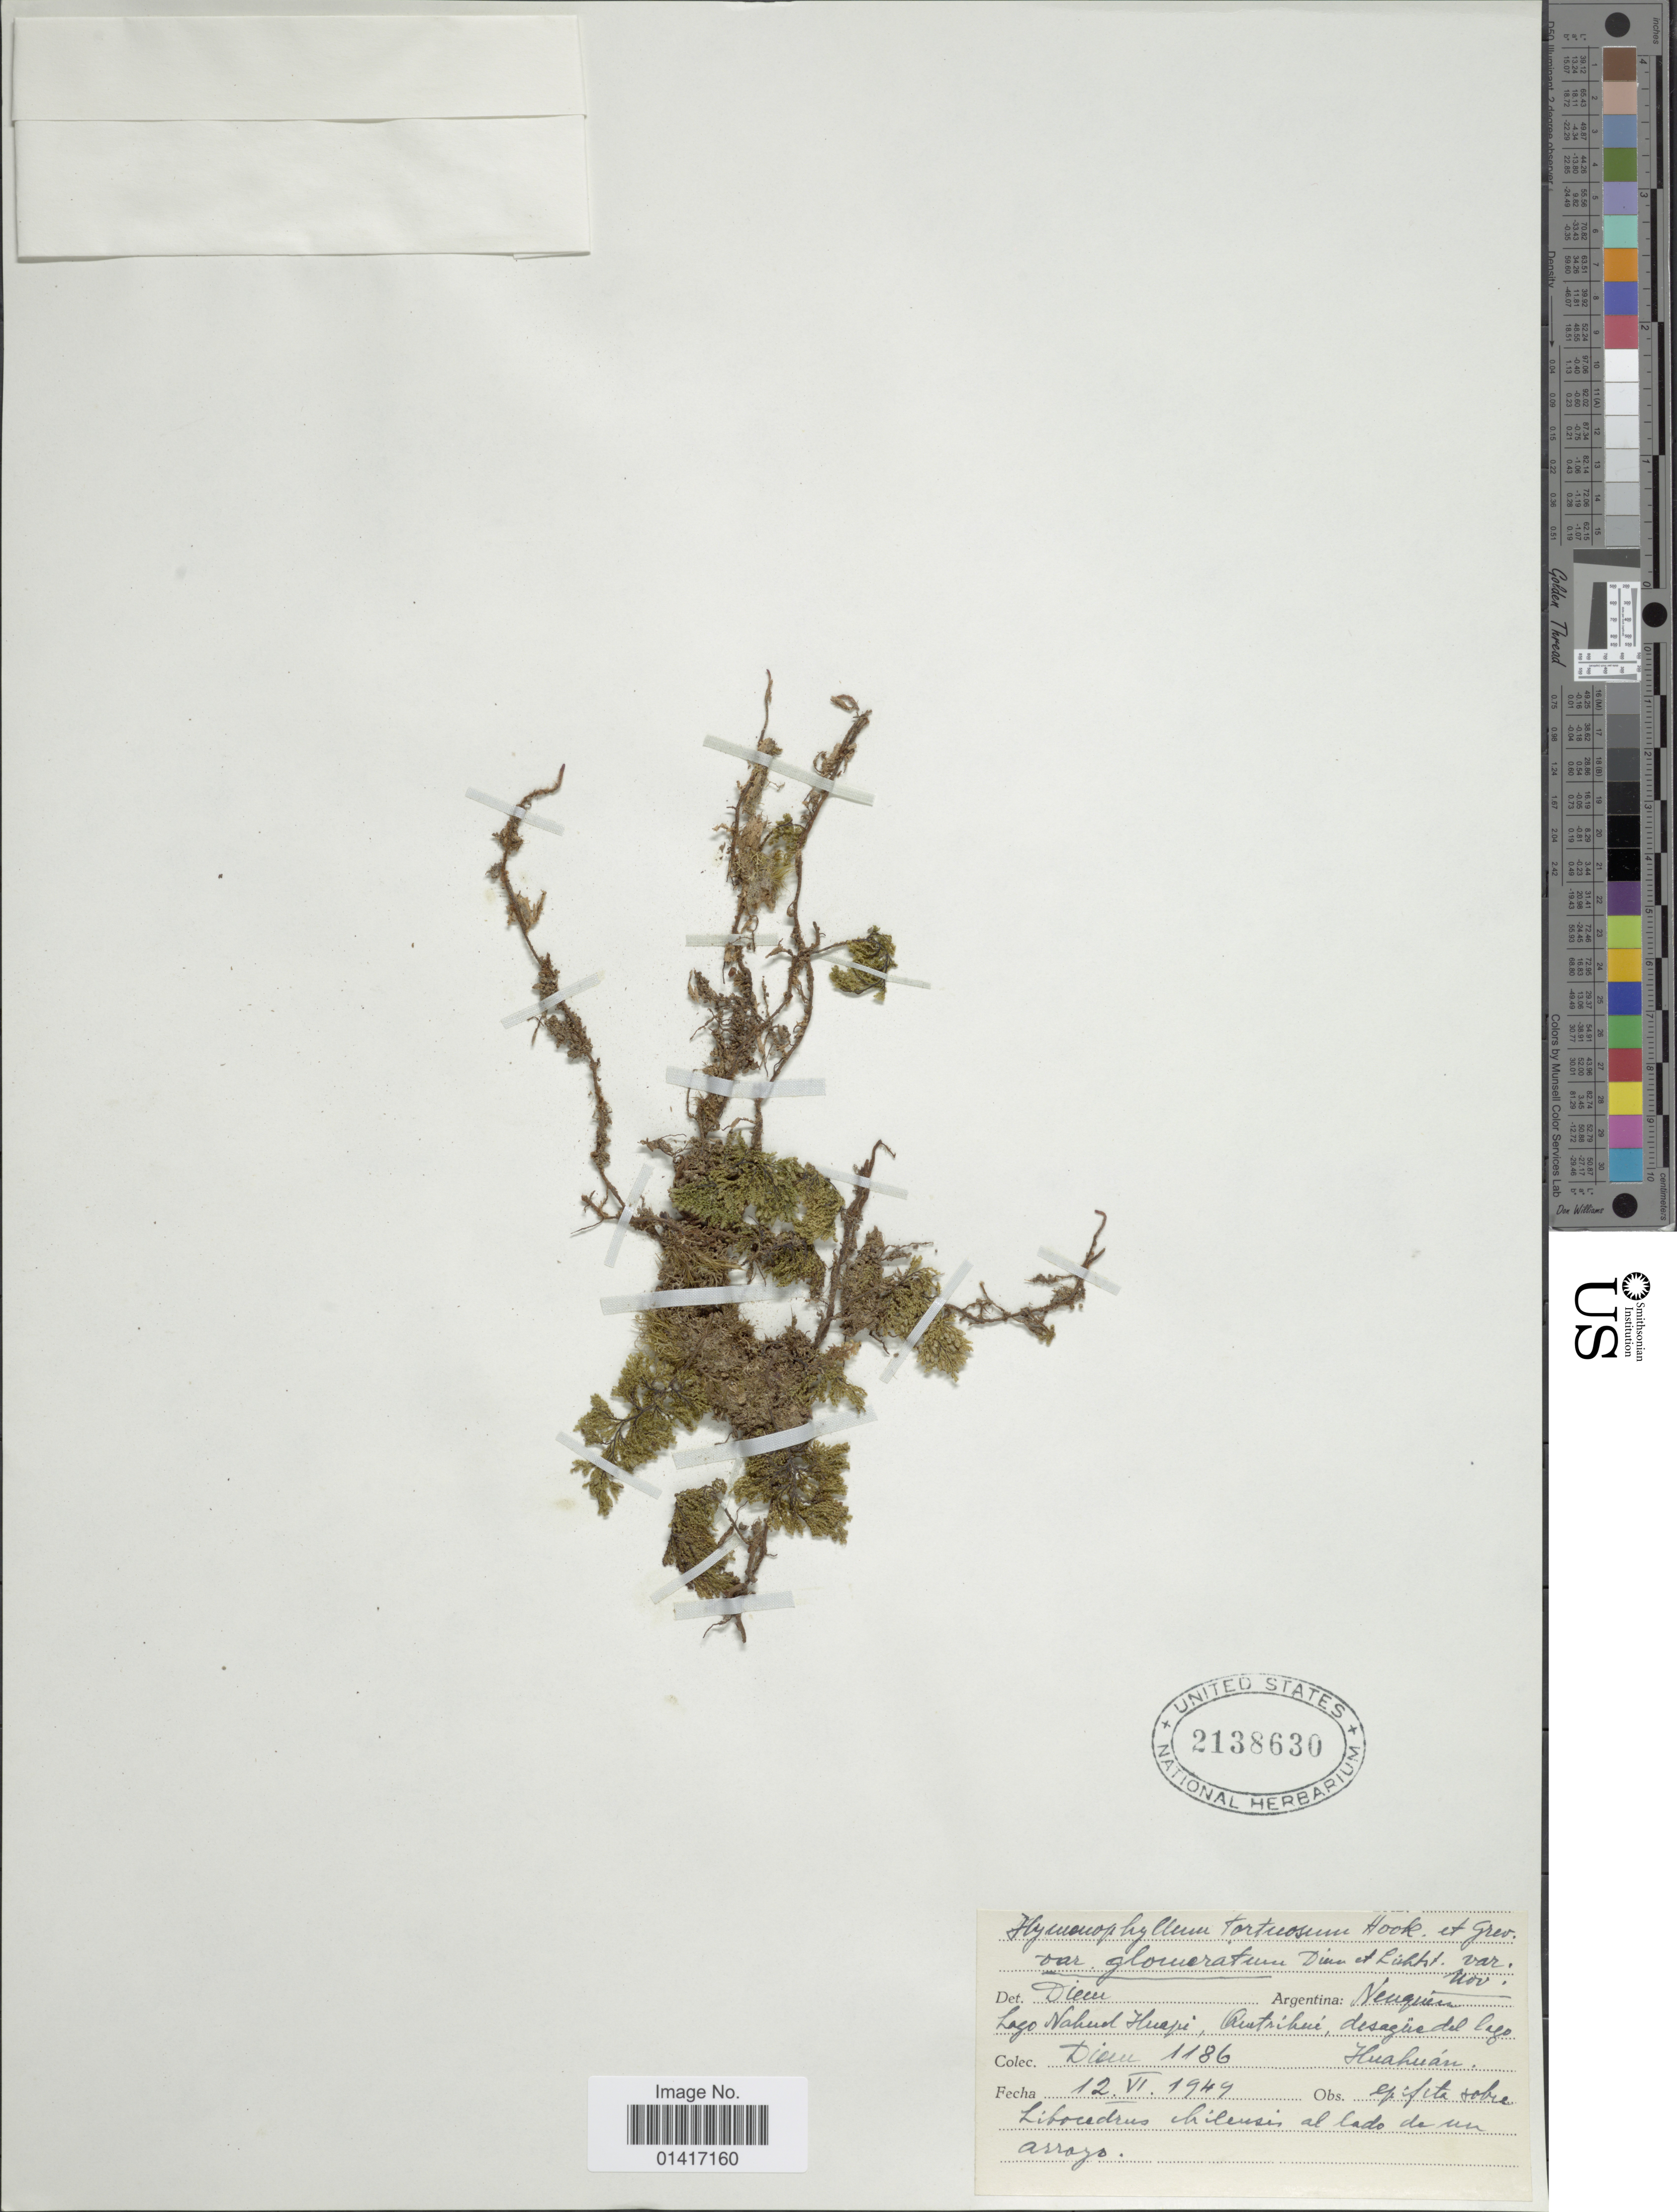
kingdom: Plantae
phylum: Tracheophyta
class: Polypodiopsida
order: Hymenophyllales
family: Hymenophyllaceae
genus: Hymenophyllum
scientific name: Hymenophyllum tortuosum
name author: Hook. & Grev.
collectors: Diem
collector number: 1186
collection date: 1949-06-12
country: Argentina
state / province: Neuquen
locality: Lago Nahuel Haupi, Qeutrihue, desgaus del lago Huahuan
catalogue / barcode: US 2138630